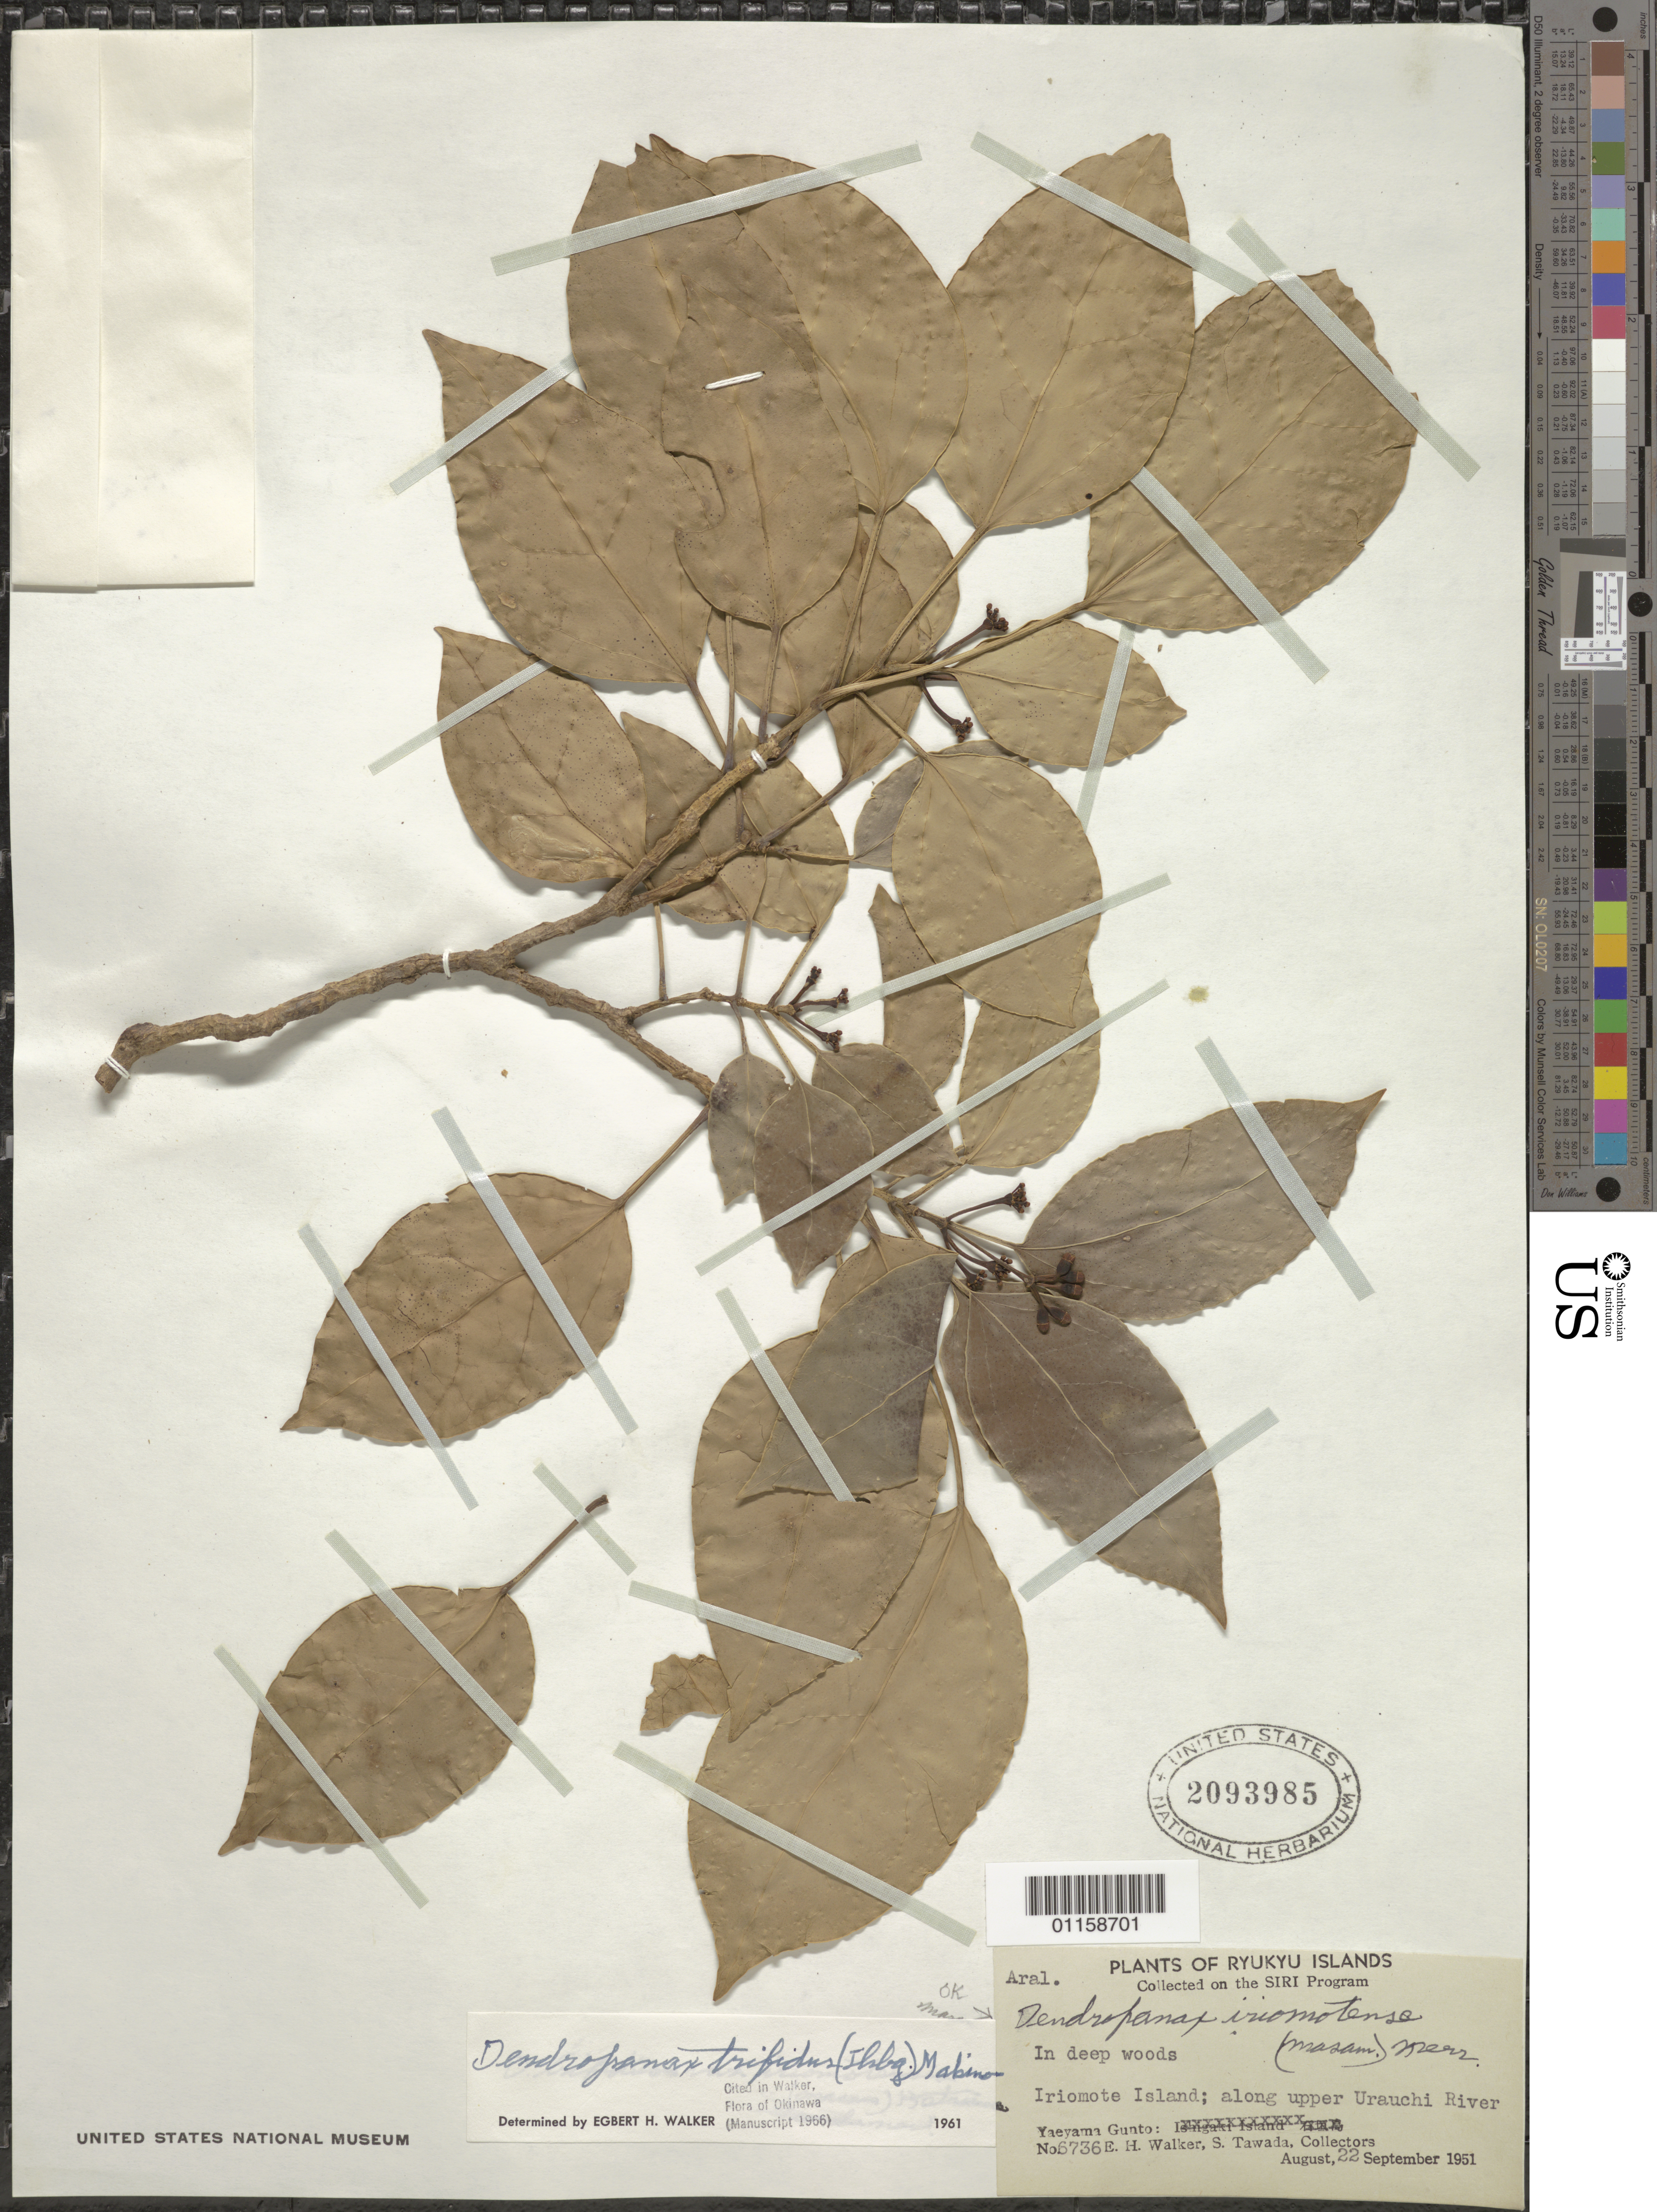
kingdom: Plantae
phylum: Tracheophyta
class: Magnoliopsida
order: Apiales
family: Araliaceae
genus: Dendropanax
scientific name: Dendropanax trifidus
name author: (Thunb.) Makino & Hara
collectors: H. Walker & S. Tawada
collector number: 6736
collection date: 1951-09-22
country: Japan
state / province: Okinawa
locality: Ryukyu Isl. Iriomote Isl; along upper Urauchi River.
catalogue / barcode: US 2093985